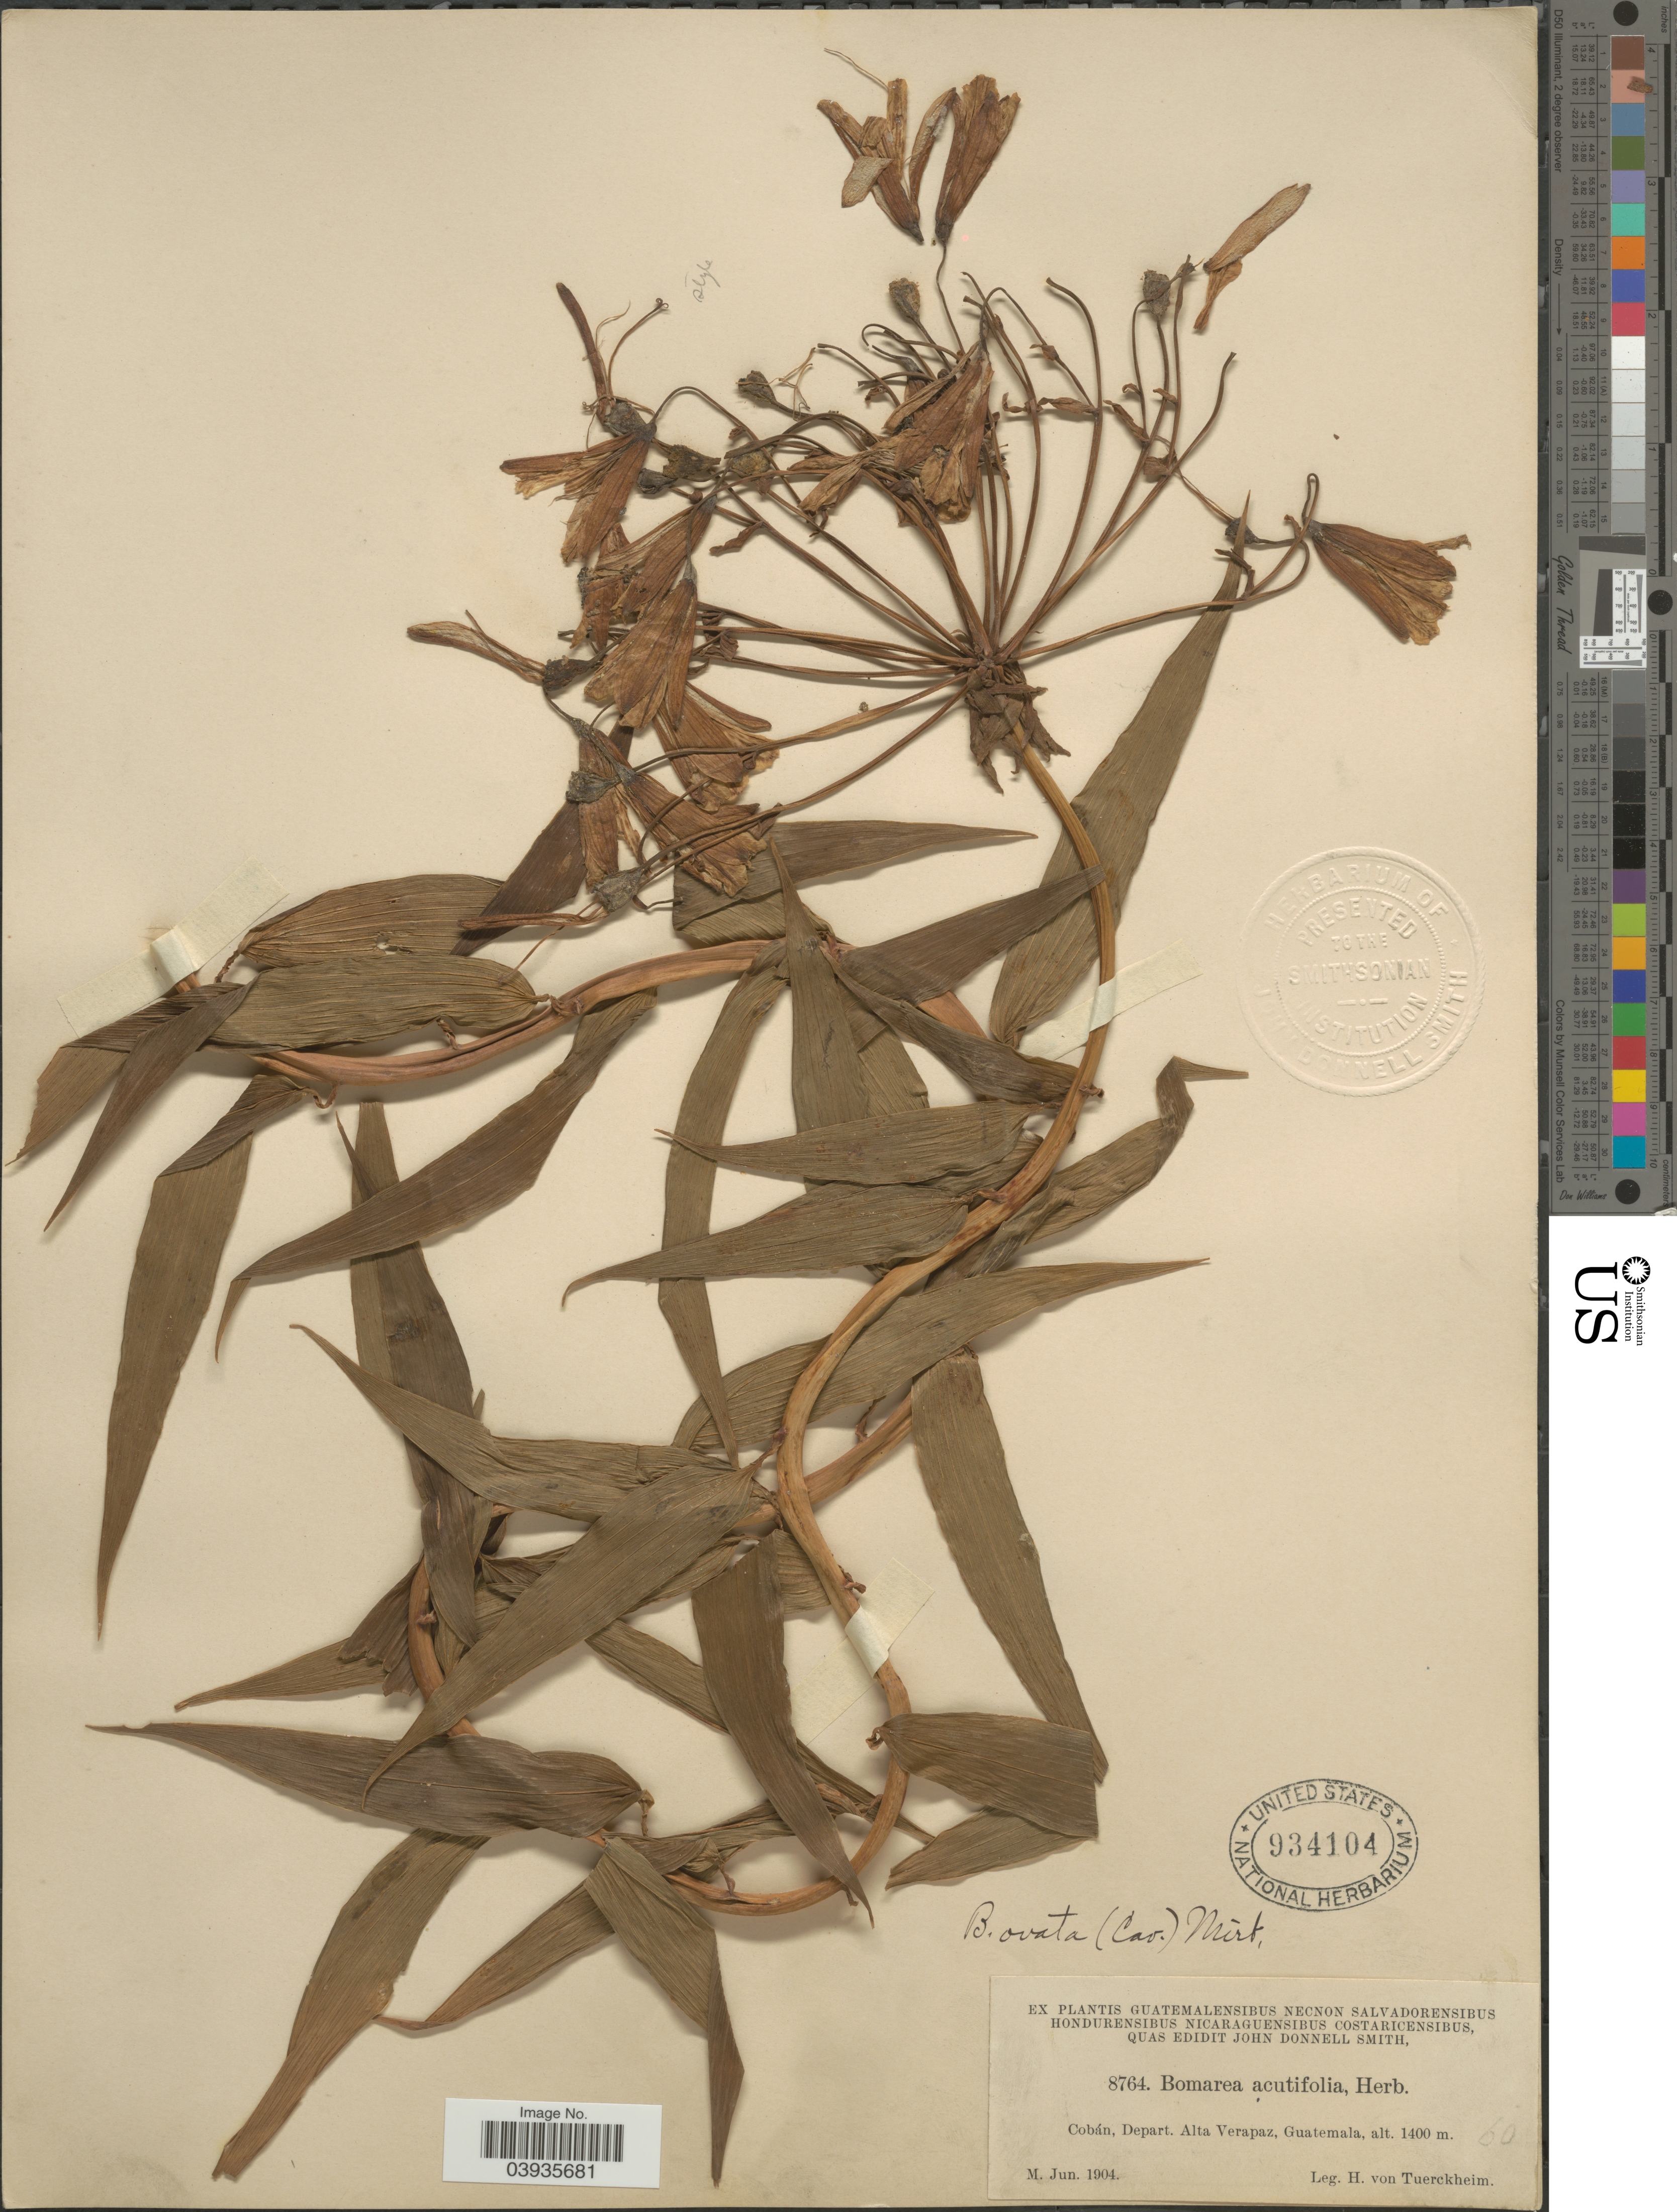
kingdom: Plantae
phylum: Tracheophyta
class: Liliopsida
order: Liliales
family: Alstroemeriaceae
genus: Bomarea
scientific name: Bomarea ovata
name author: (Cav.) Mirb.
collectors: H. von Türckheim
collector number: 8764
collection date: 1904-06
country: Guatemala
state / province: Alta Verapaz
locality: Cobán, Depart. Alta Verapaz.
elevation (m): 1400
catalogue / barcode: US 934104